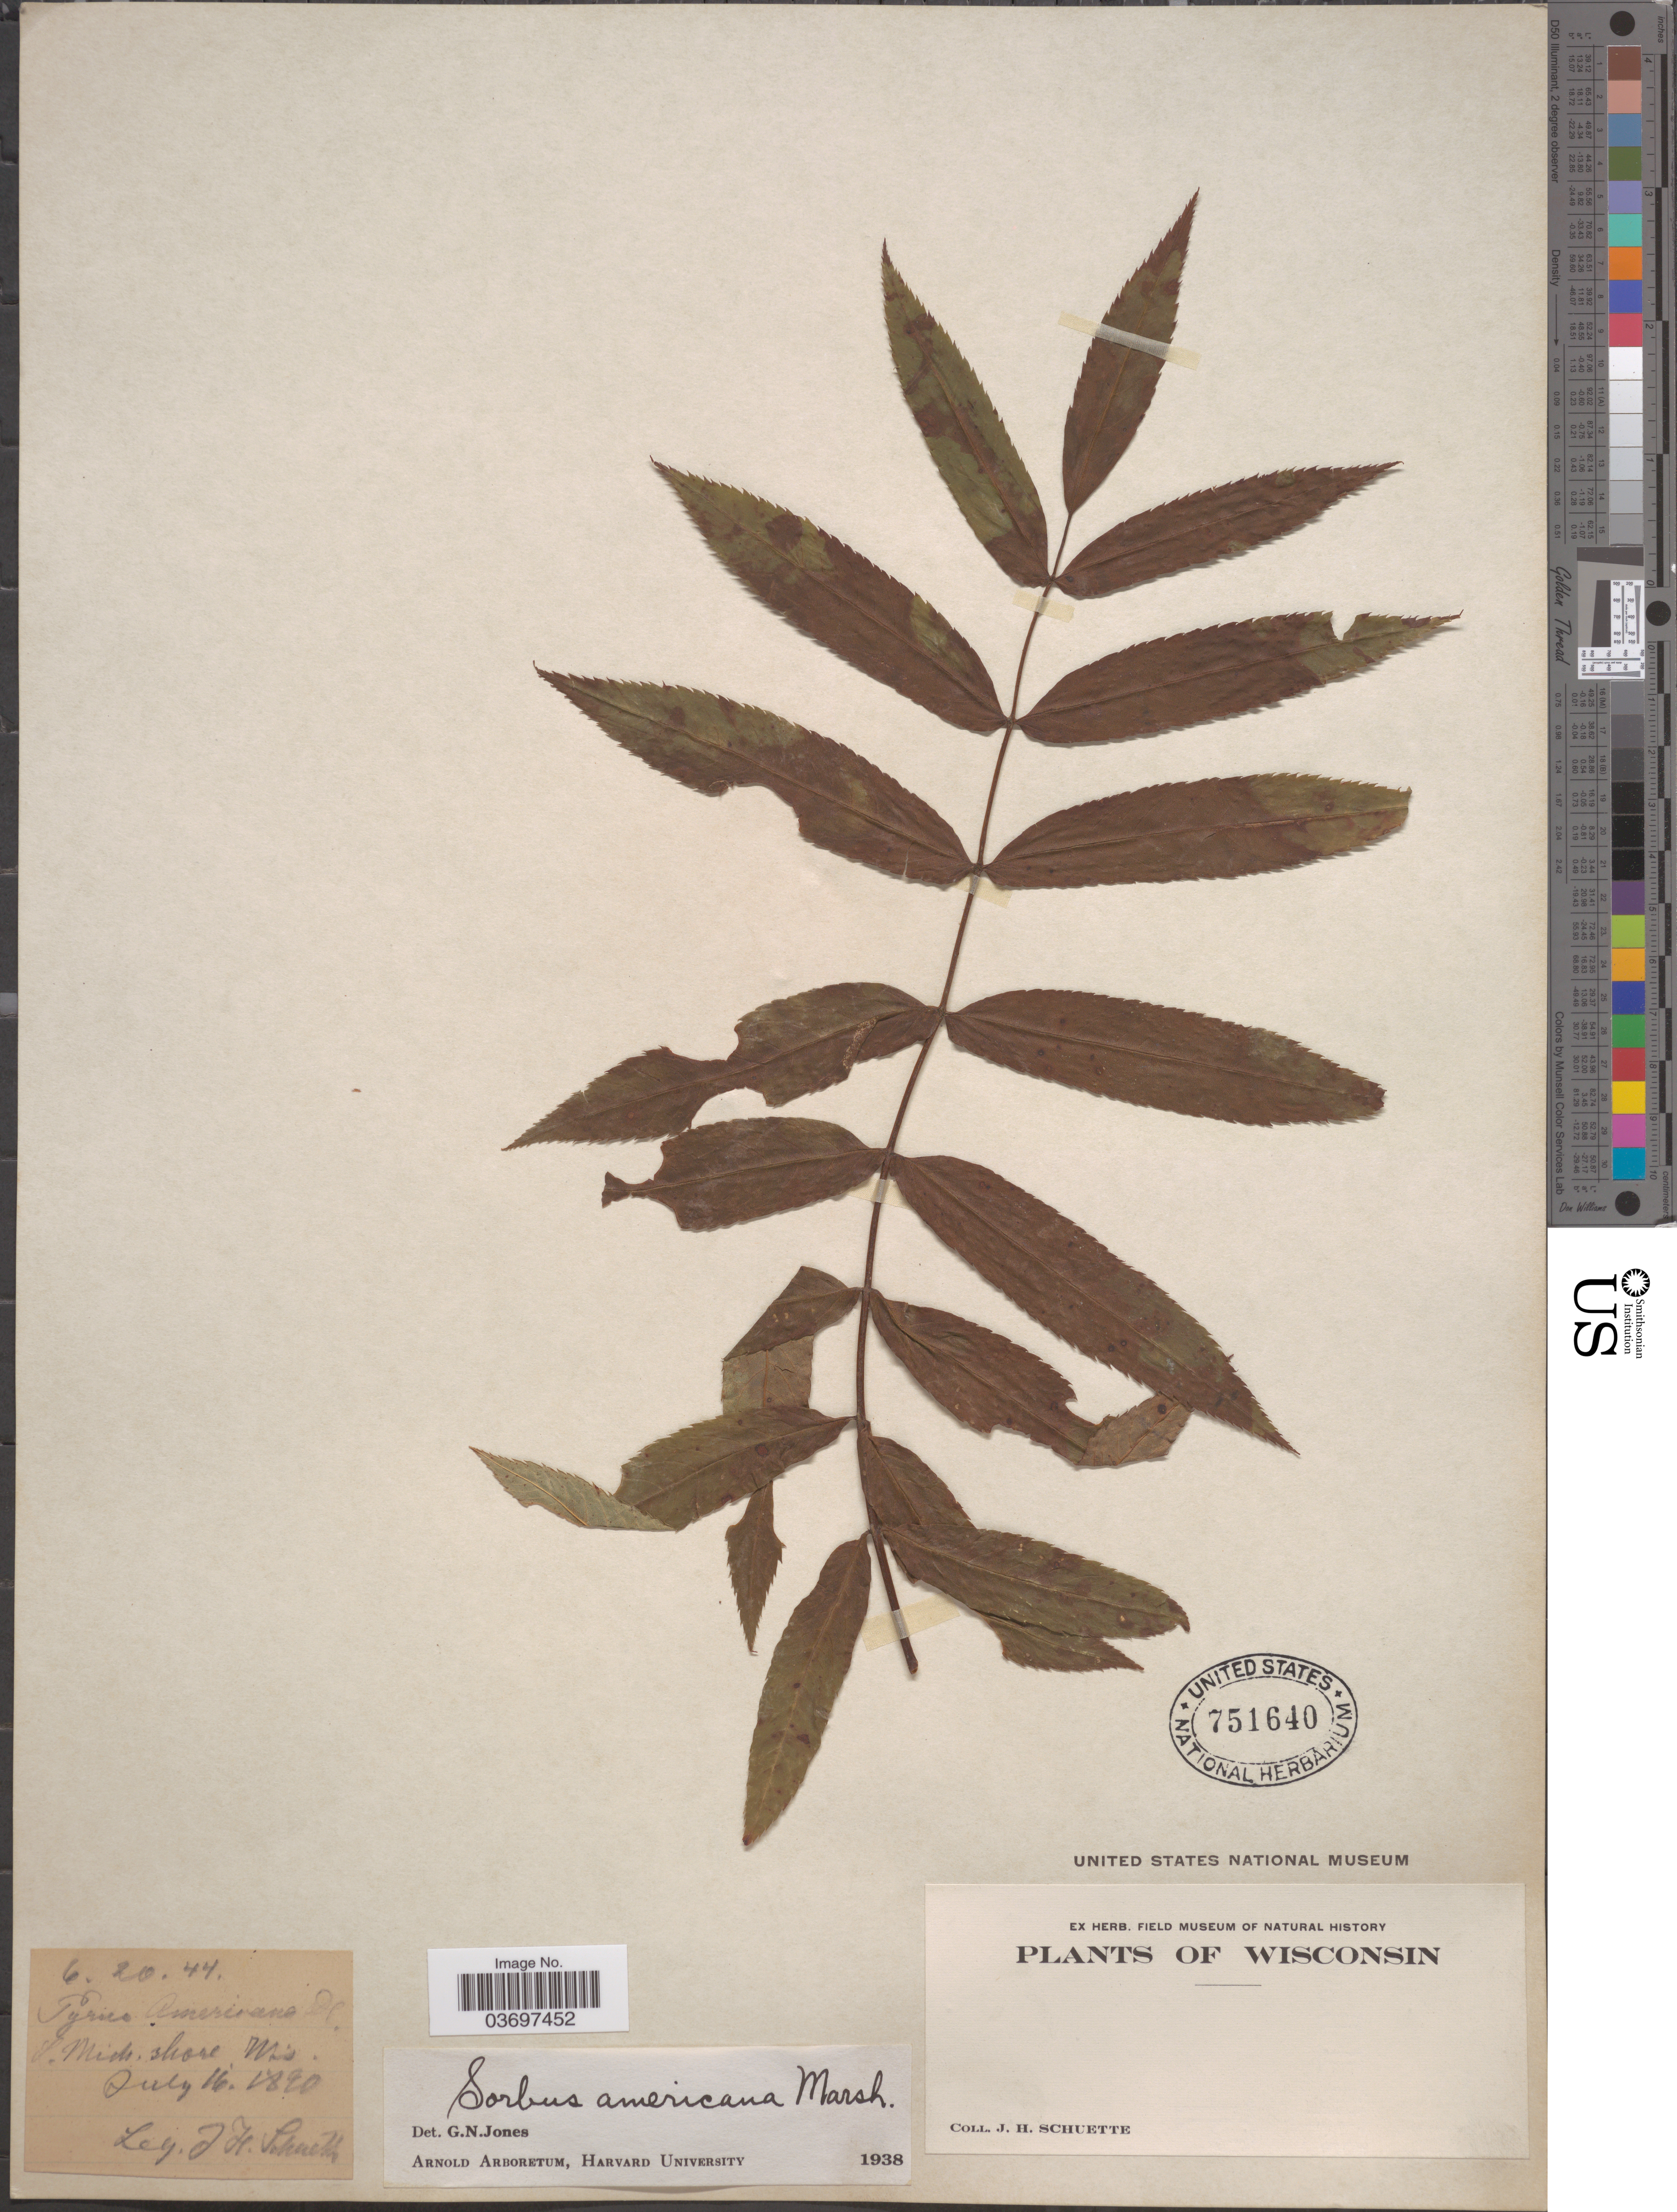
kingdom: Plantae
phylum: Tracheophyta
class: Magnoliopsida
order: Rosales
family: Rosaceae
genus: Sorbus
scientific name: Sorbus americana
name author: Marshall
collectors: J. H. Schuette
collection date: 1890-07-16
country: United States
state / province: Mississippi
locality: S. Mich. shore.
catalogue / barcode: US 751640